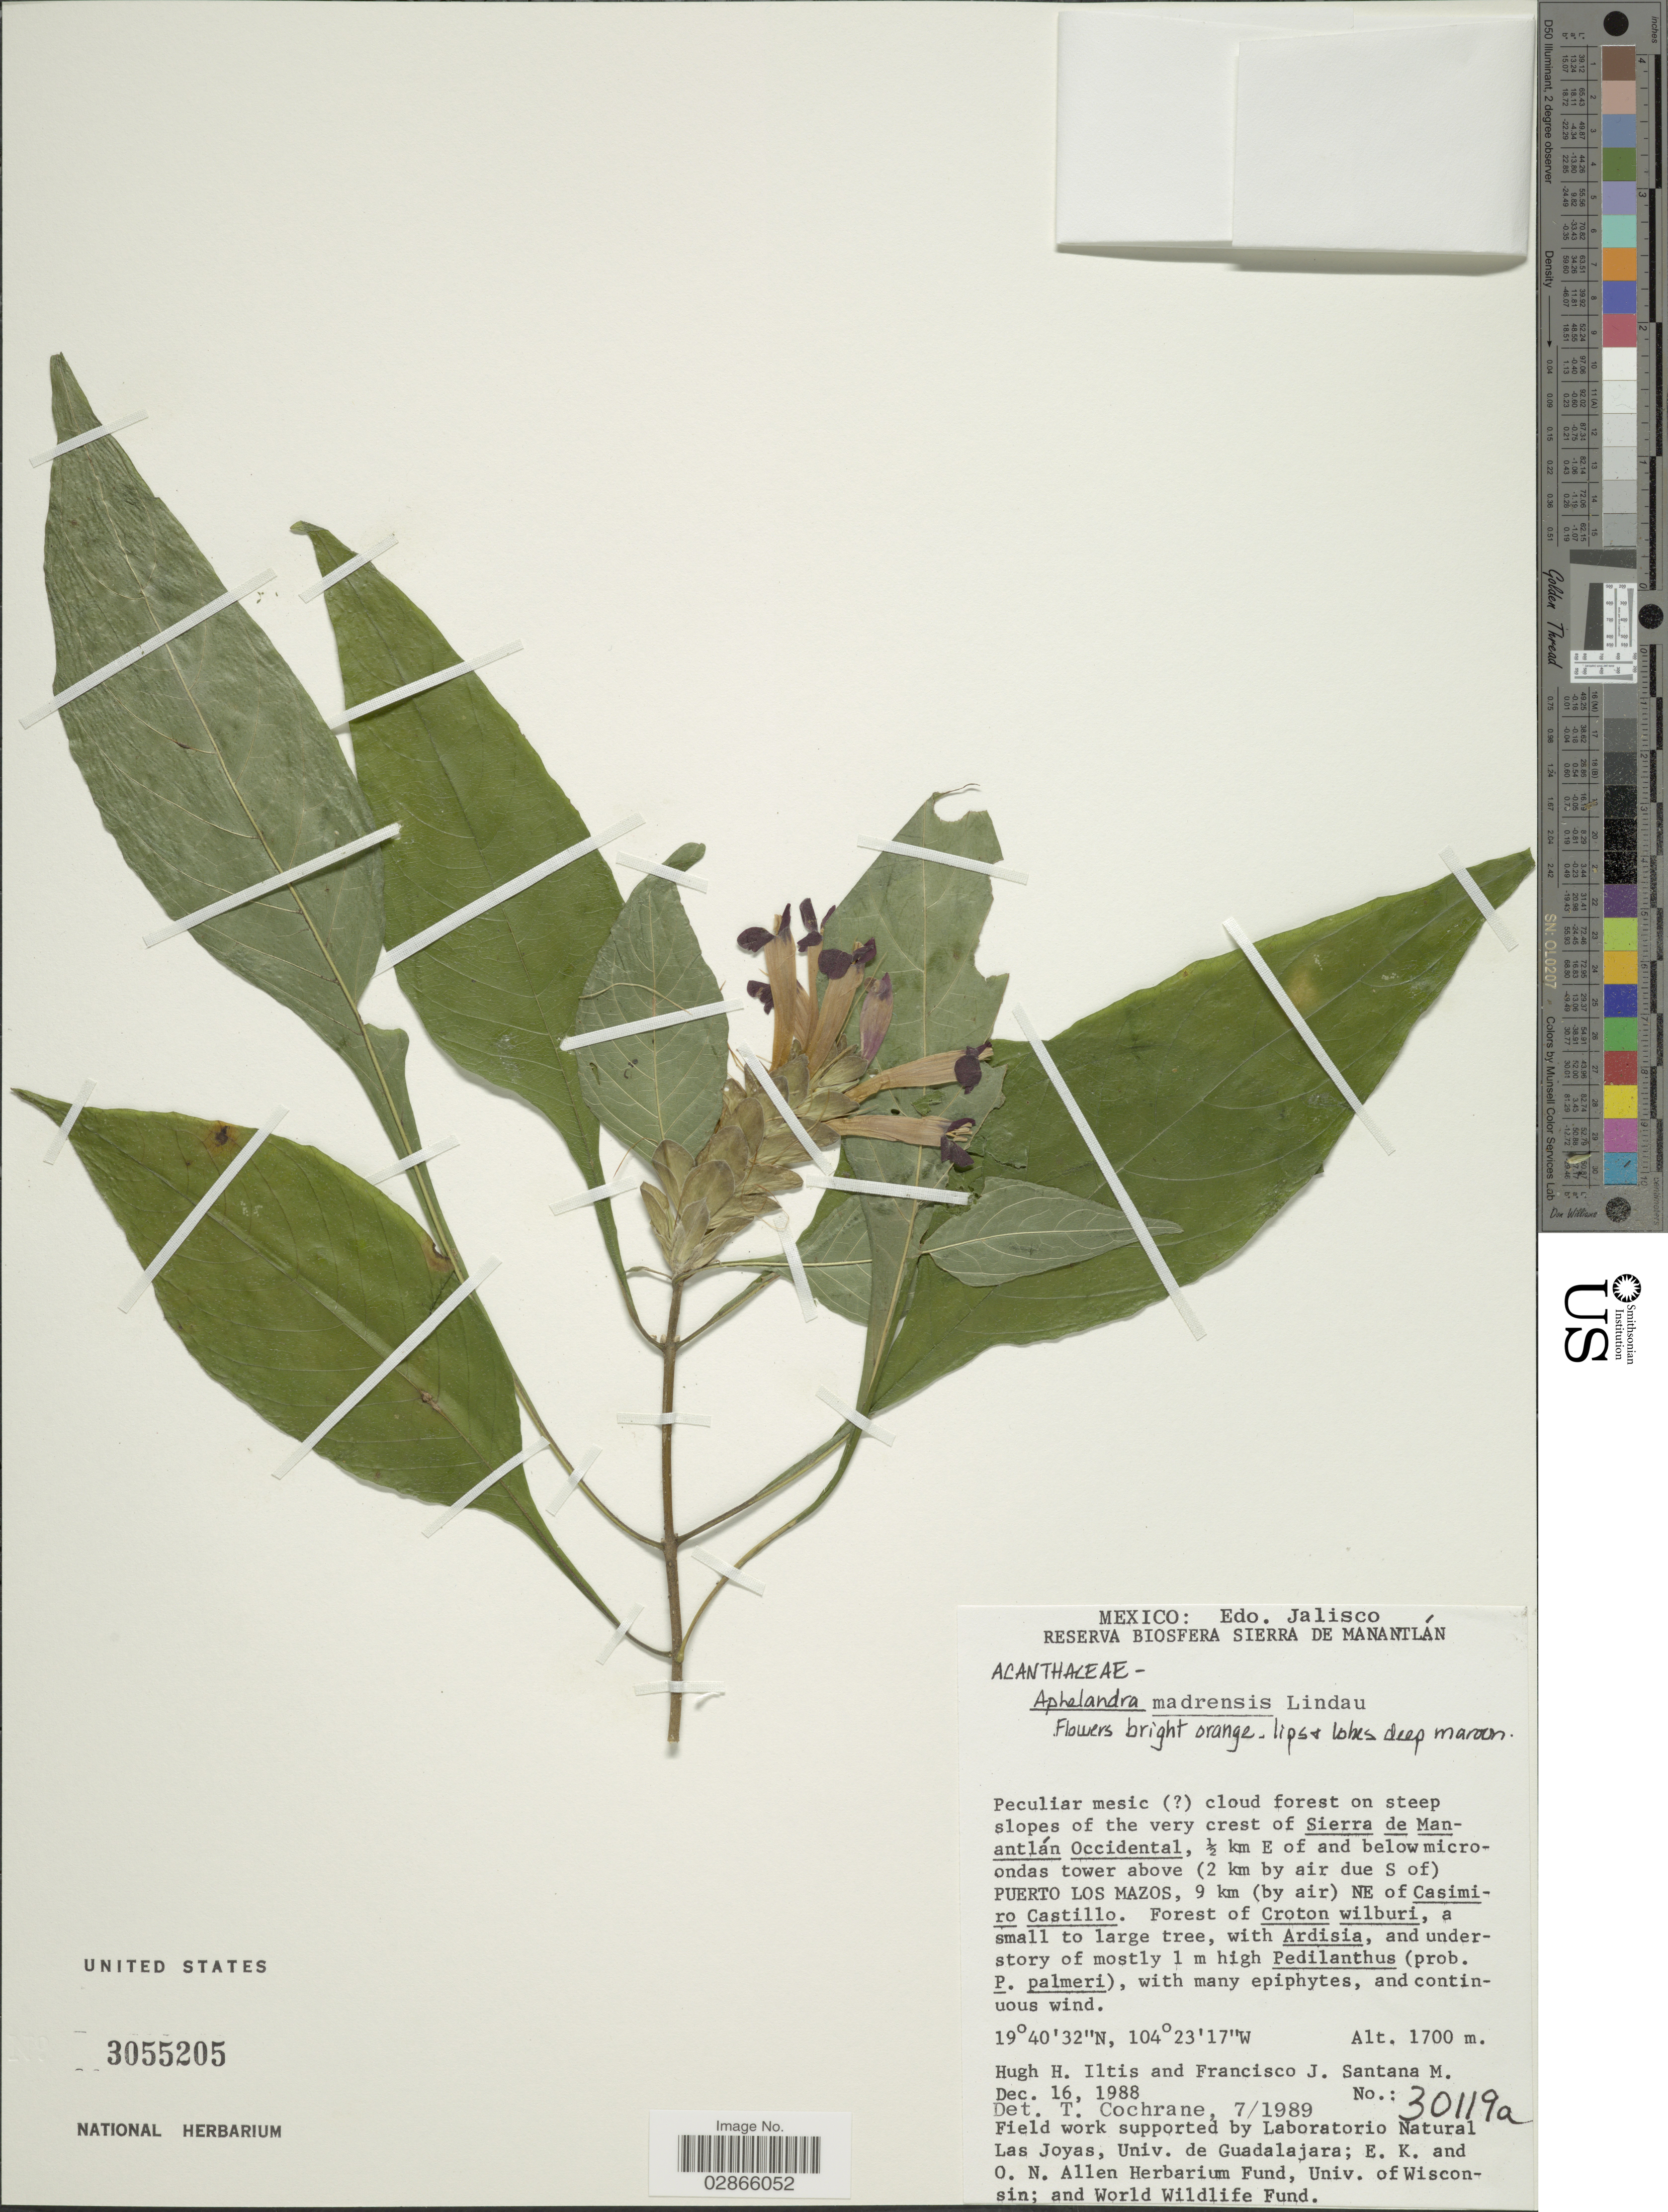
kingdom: Plantae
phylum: Tracheophyta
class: Magnoliopsida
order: Lamiales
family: Acanthaceae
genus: Aphelandra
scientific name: Aphelandra madrensis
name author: Lindau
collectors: H. Iltis & F. J. Santana M.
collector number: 30119a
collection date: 1988-12-16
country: Mexico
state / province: Jalisco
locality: On steep slopes of the very crest of Sierra de Manantlán Occidental, ½ km E of and below microondas tower above (2 km by air due S of) PUERTO LOS MAZOS, 9 km (by air) NE of Casimiro Castillo.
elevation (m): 1700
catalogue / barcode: US 3055205